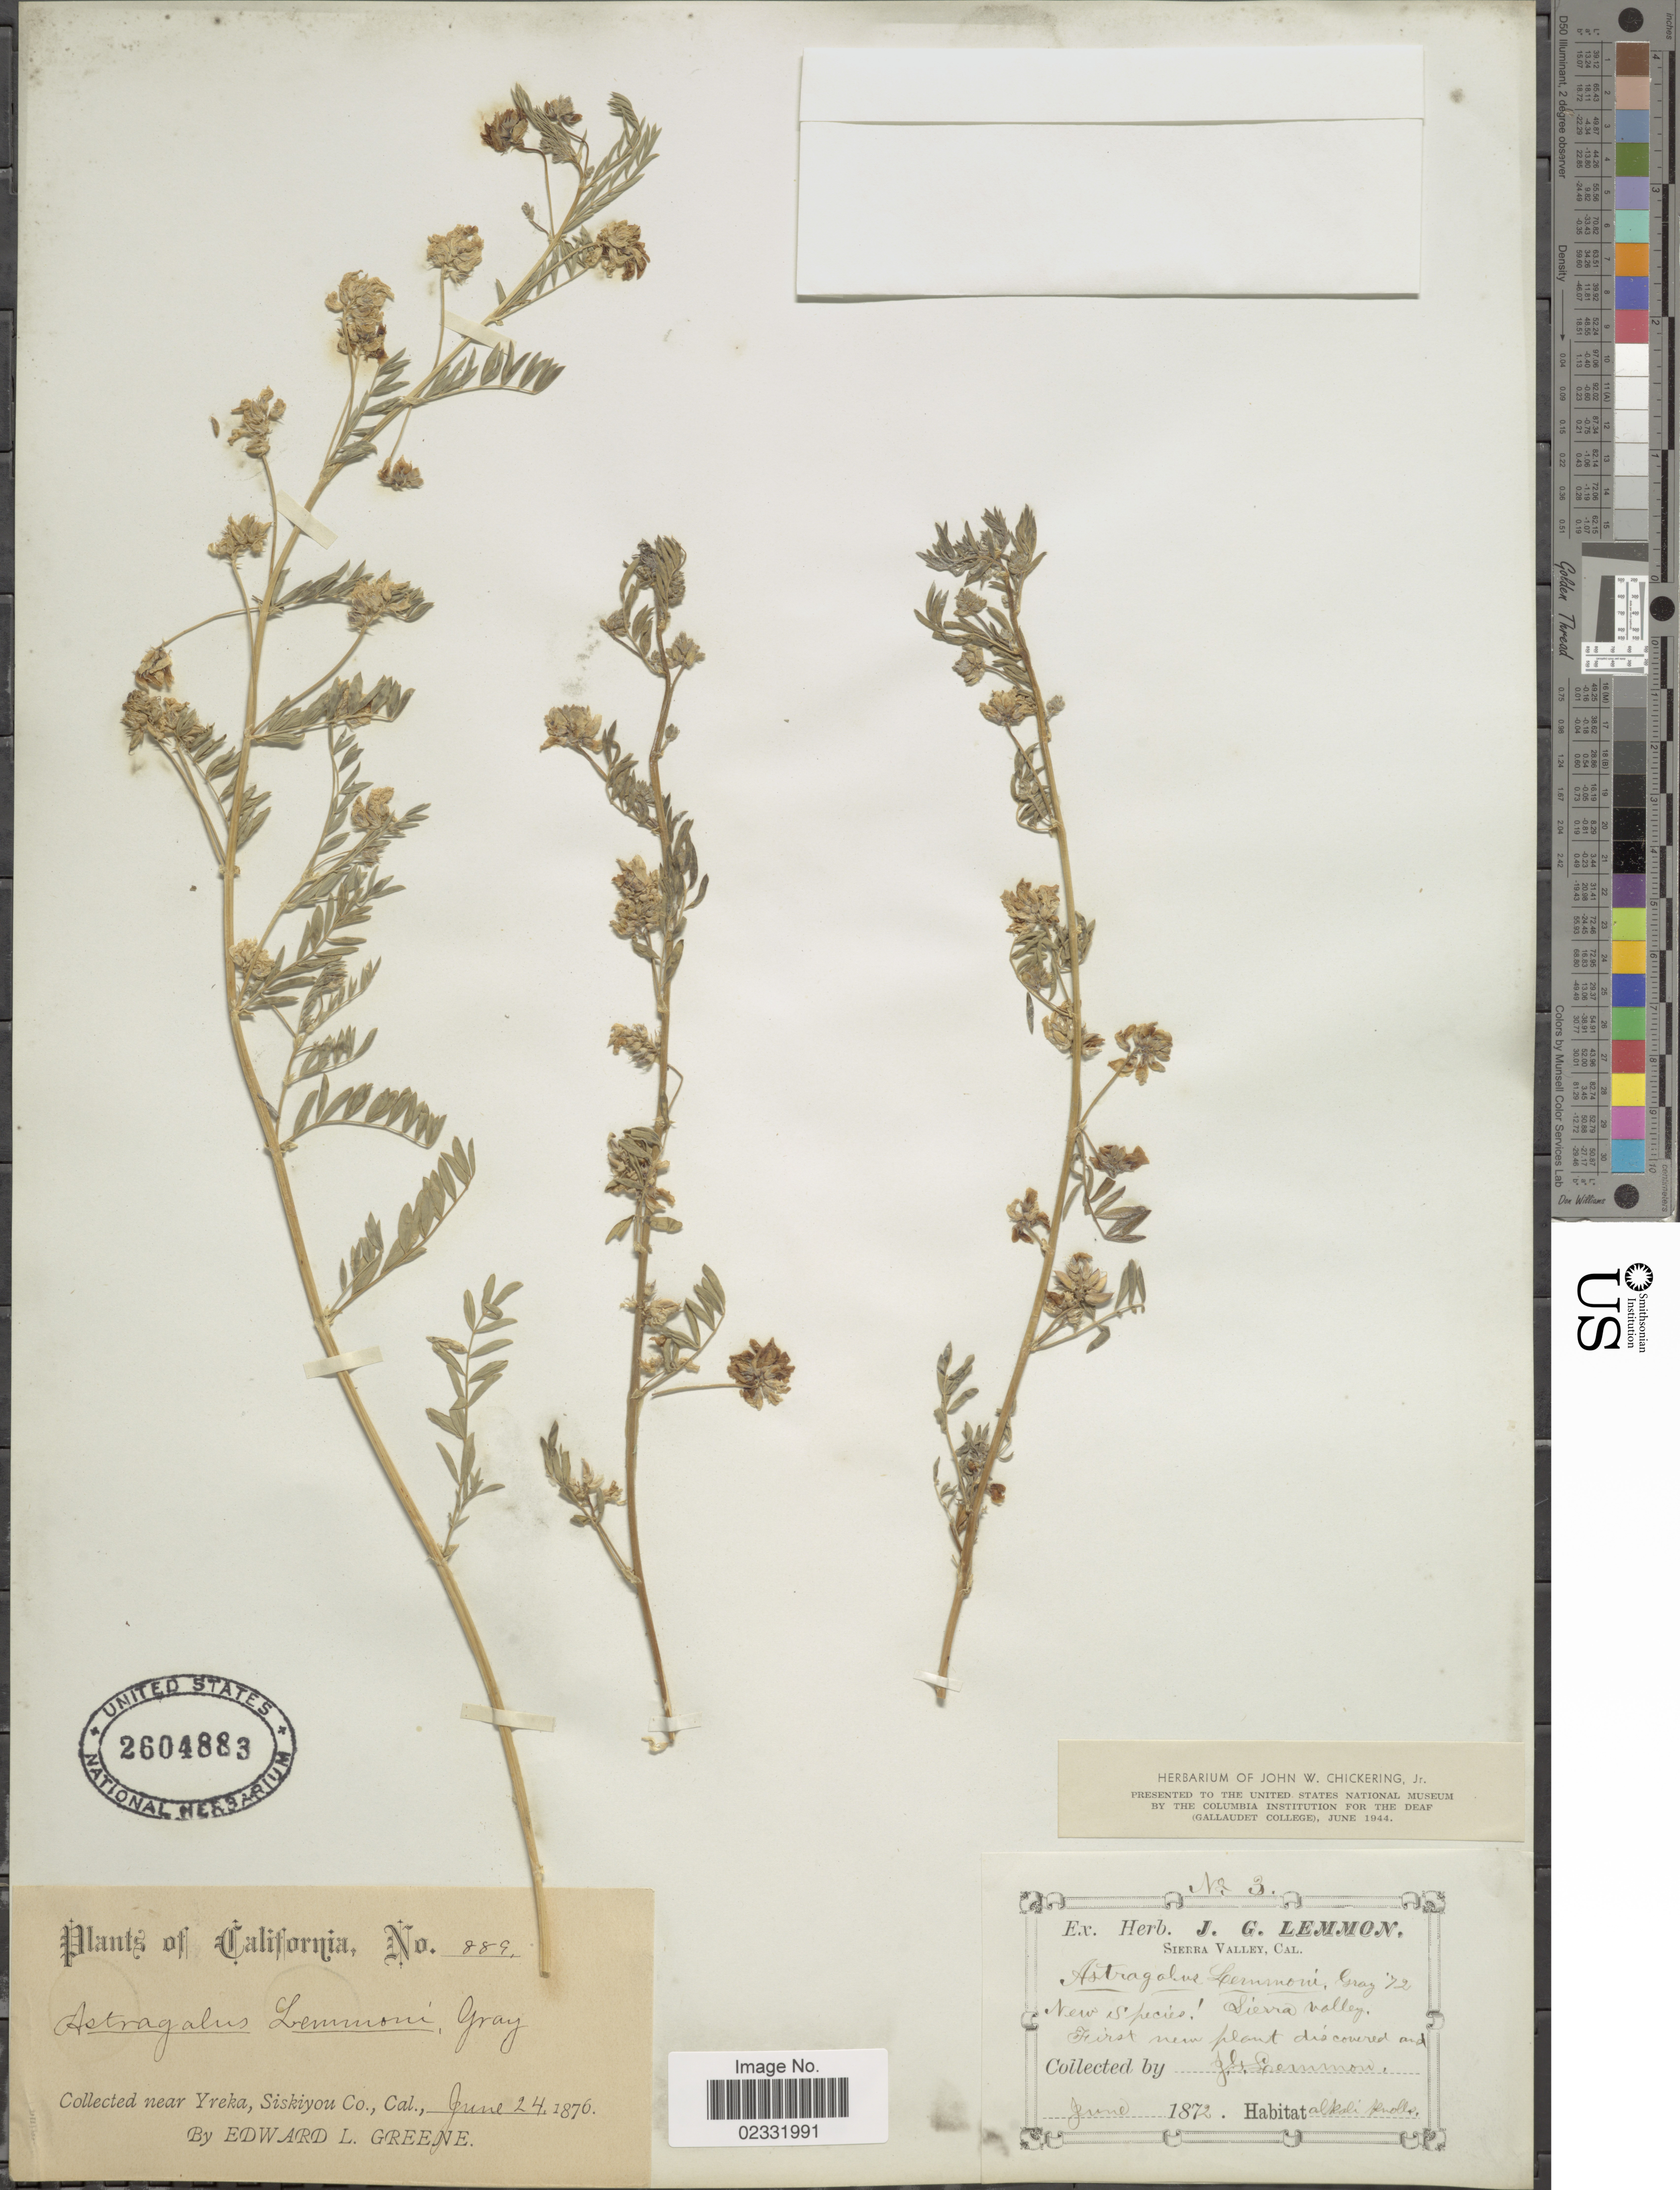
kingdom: Plantae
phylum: Tracheophyta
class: Magnoliopsida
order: Fabales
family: Fabaceae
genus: Astragalus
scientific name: Astragalus lemmonii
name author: A. Gray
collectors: E. L. Greene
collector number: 889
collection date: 1876-06-24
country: United States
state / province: California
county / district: Siskiyou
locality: Near Yreka, Siskiyou Co.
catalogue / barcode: US 2604883